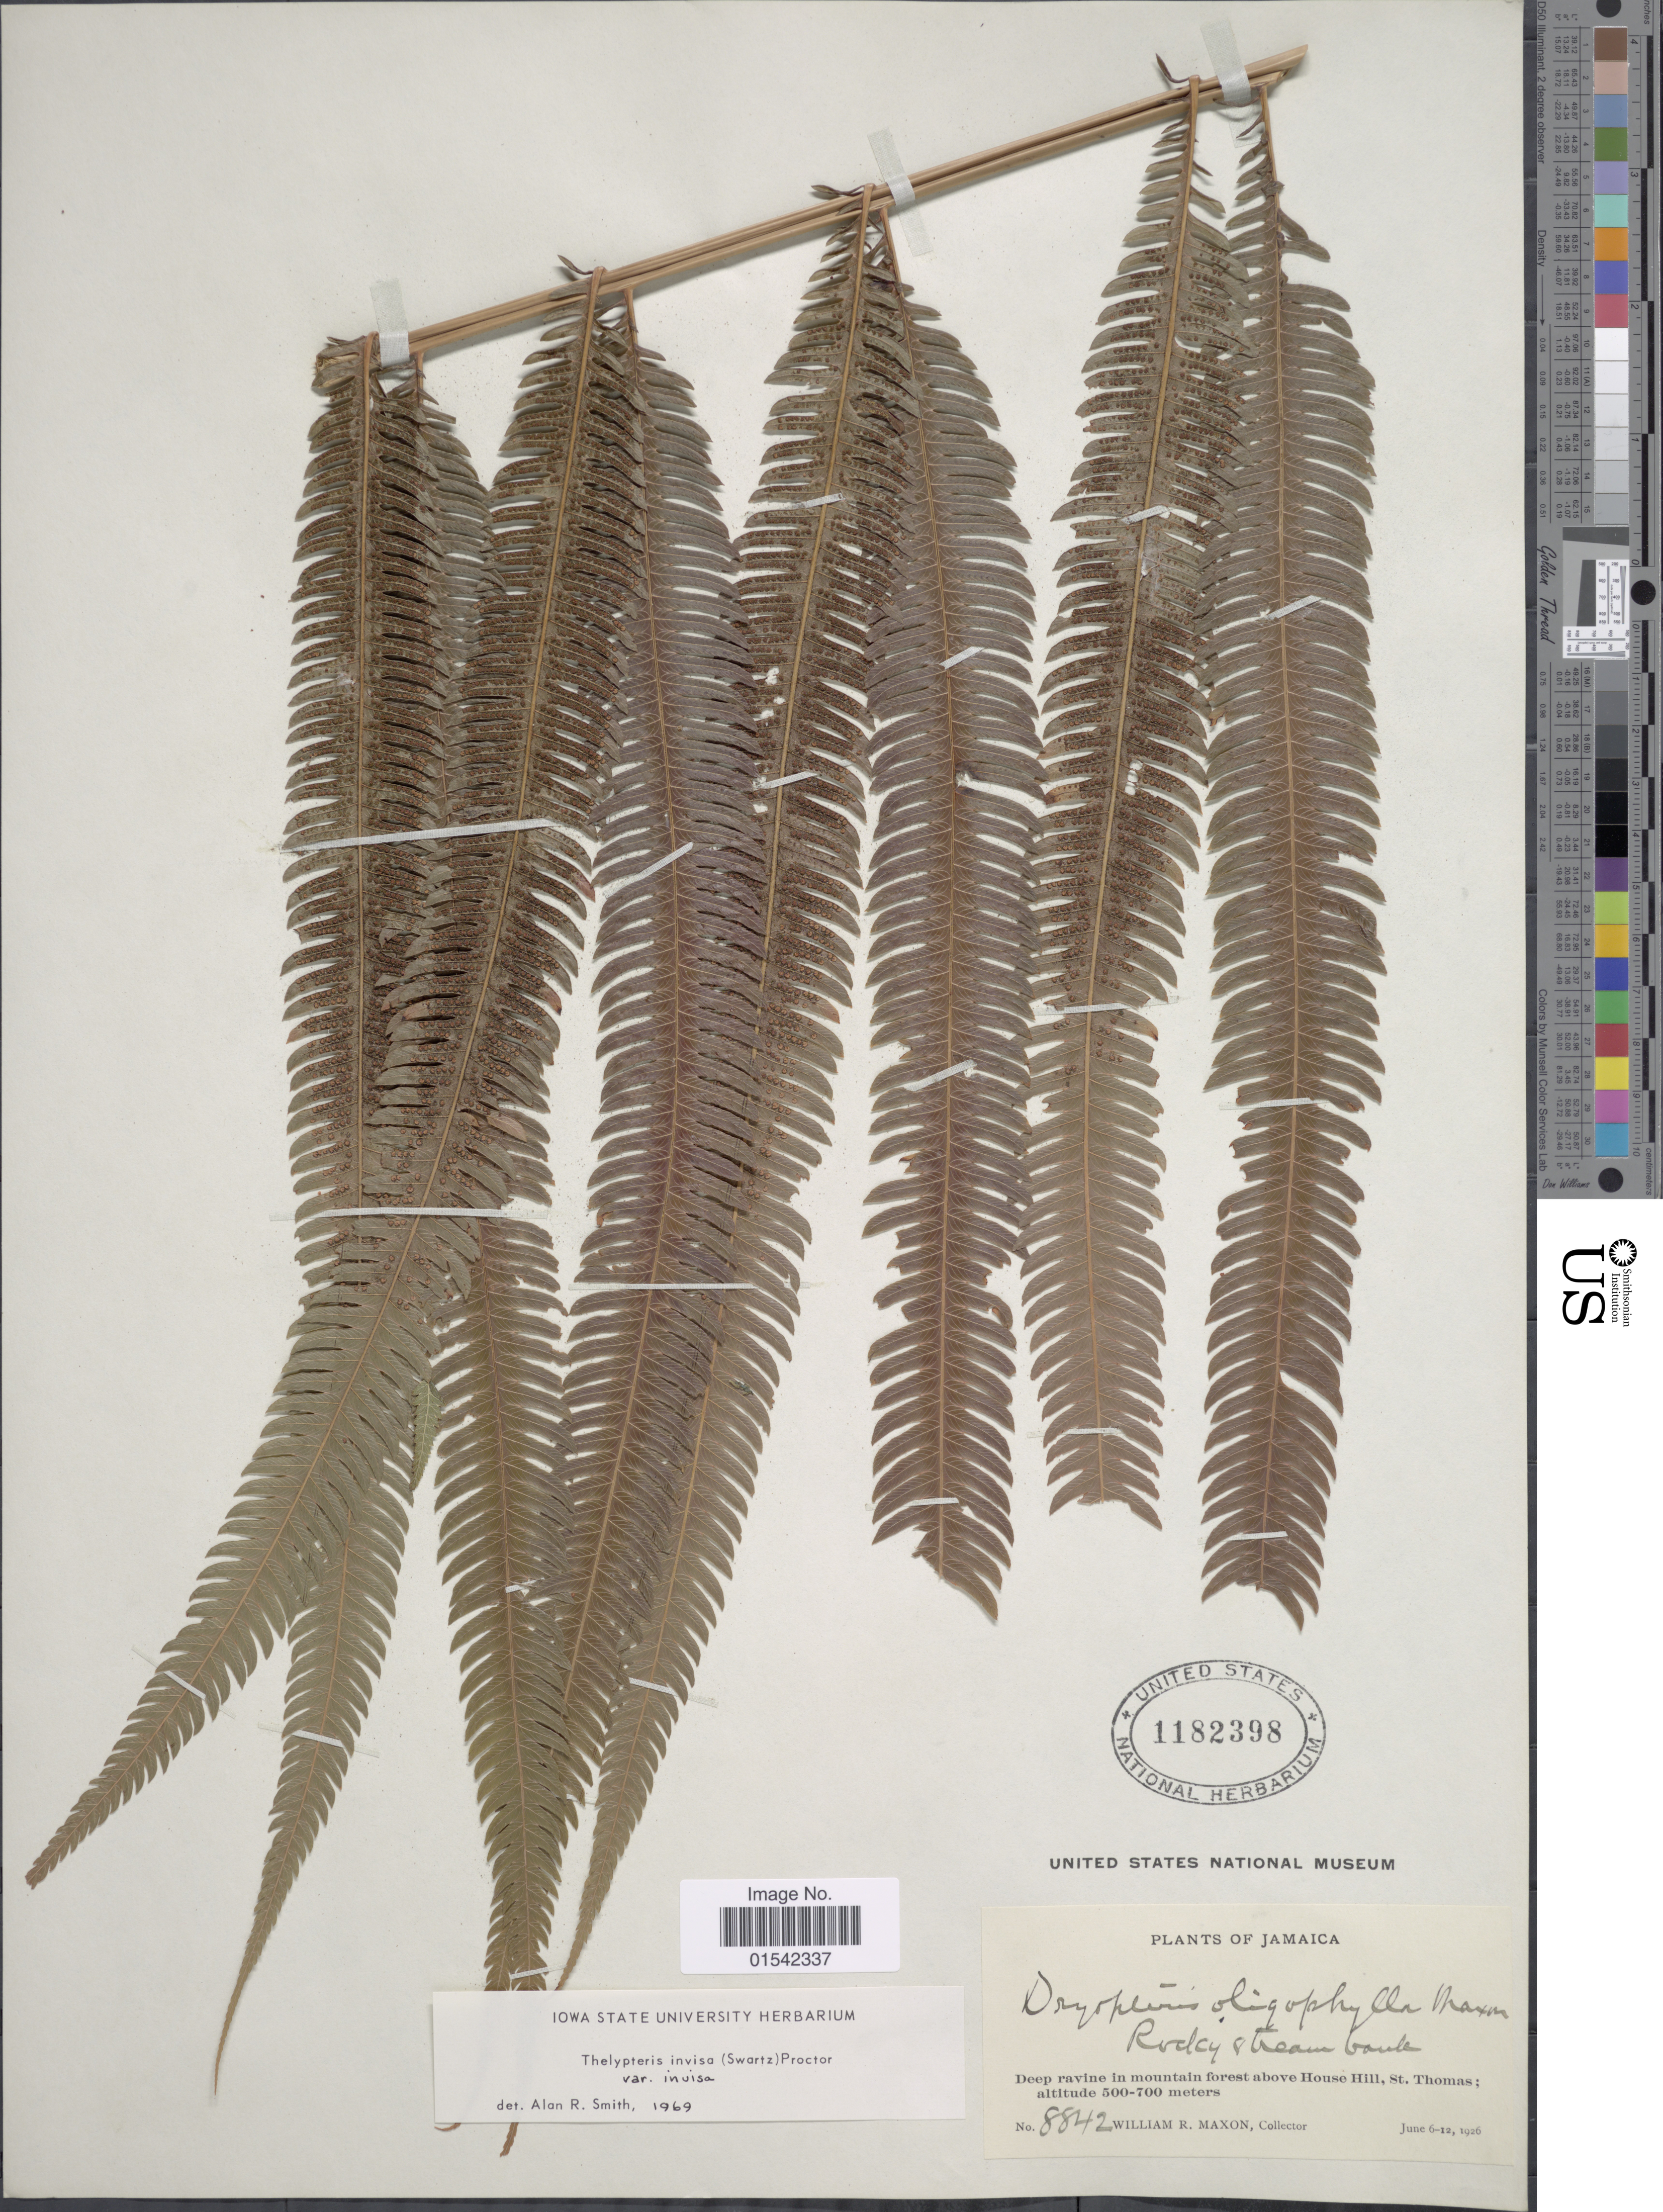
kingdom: Plantae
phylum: Tracheophyta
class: Polypodiopsida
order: Polypodiales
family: Thelypteridaceae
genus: Cyclosorus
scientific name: Cyclosorus grandis (A.R. Sm.) comb. nov., ined 2015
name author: (A.R. Sm.)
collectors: W. R. Maxon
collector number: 8842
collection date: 1926-06-06/1926-06-12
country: Jamaica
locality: Deep ravine in mountain forest above House Hill, St. Thomas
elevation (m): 500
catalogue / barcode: US 1182398